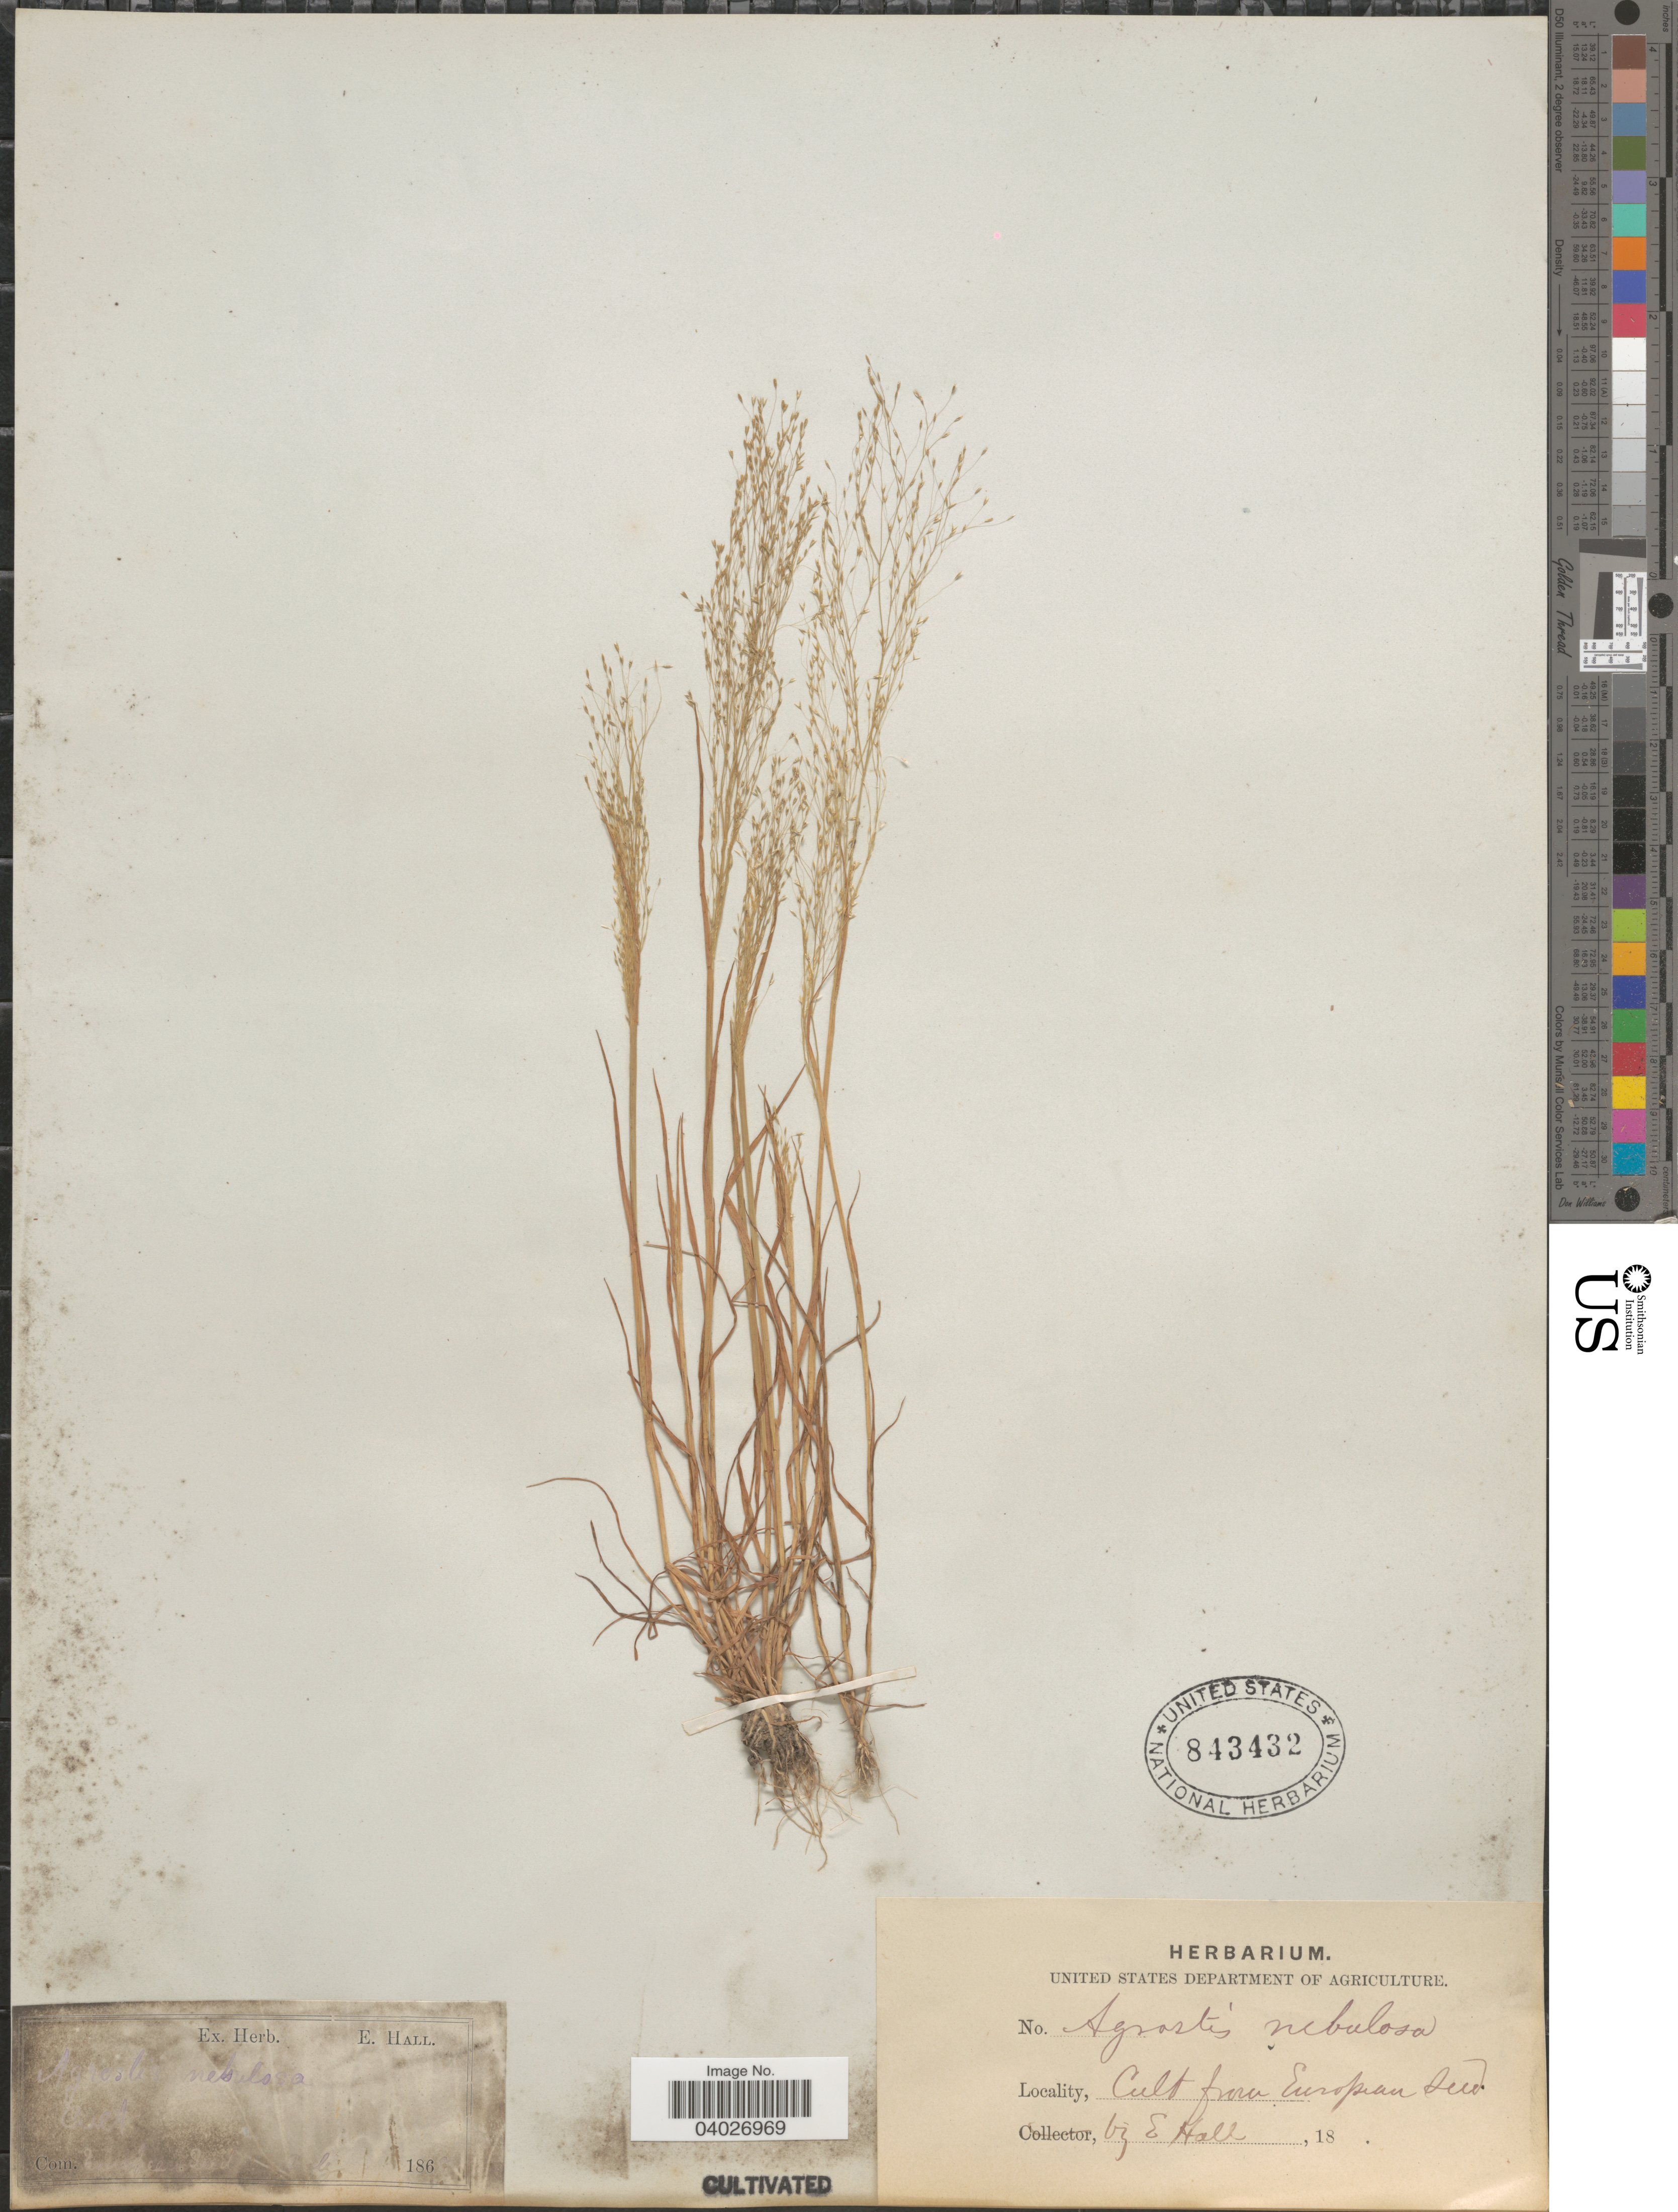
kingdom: Plantae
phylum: Tracheophyta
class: Liliopsida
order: Poales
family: Poaceae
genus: Agrostis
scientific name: Agrostis nebulosa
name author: Boiss. & Reut.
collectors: E. Hall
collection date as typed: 186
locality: Cult. from European Seed. [illegible text].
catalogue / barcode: US 843432